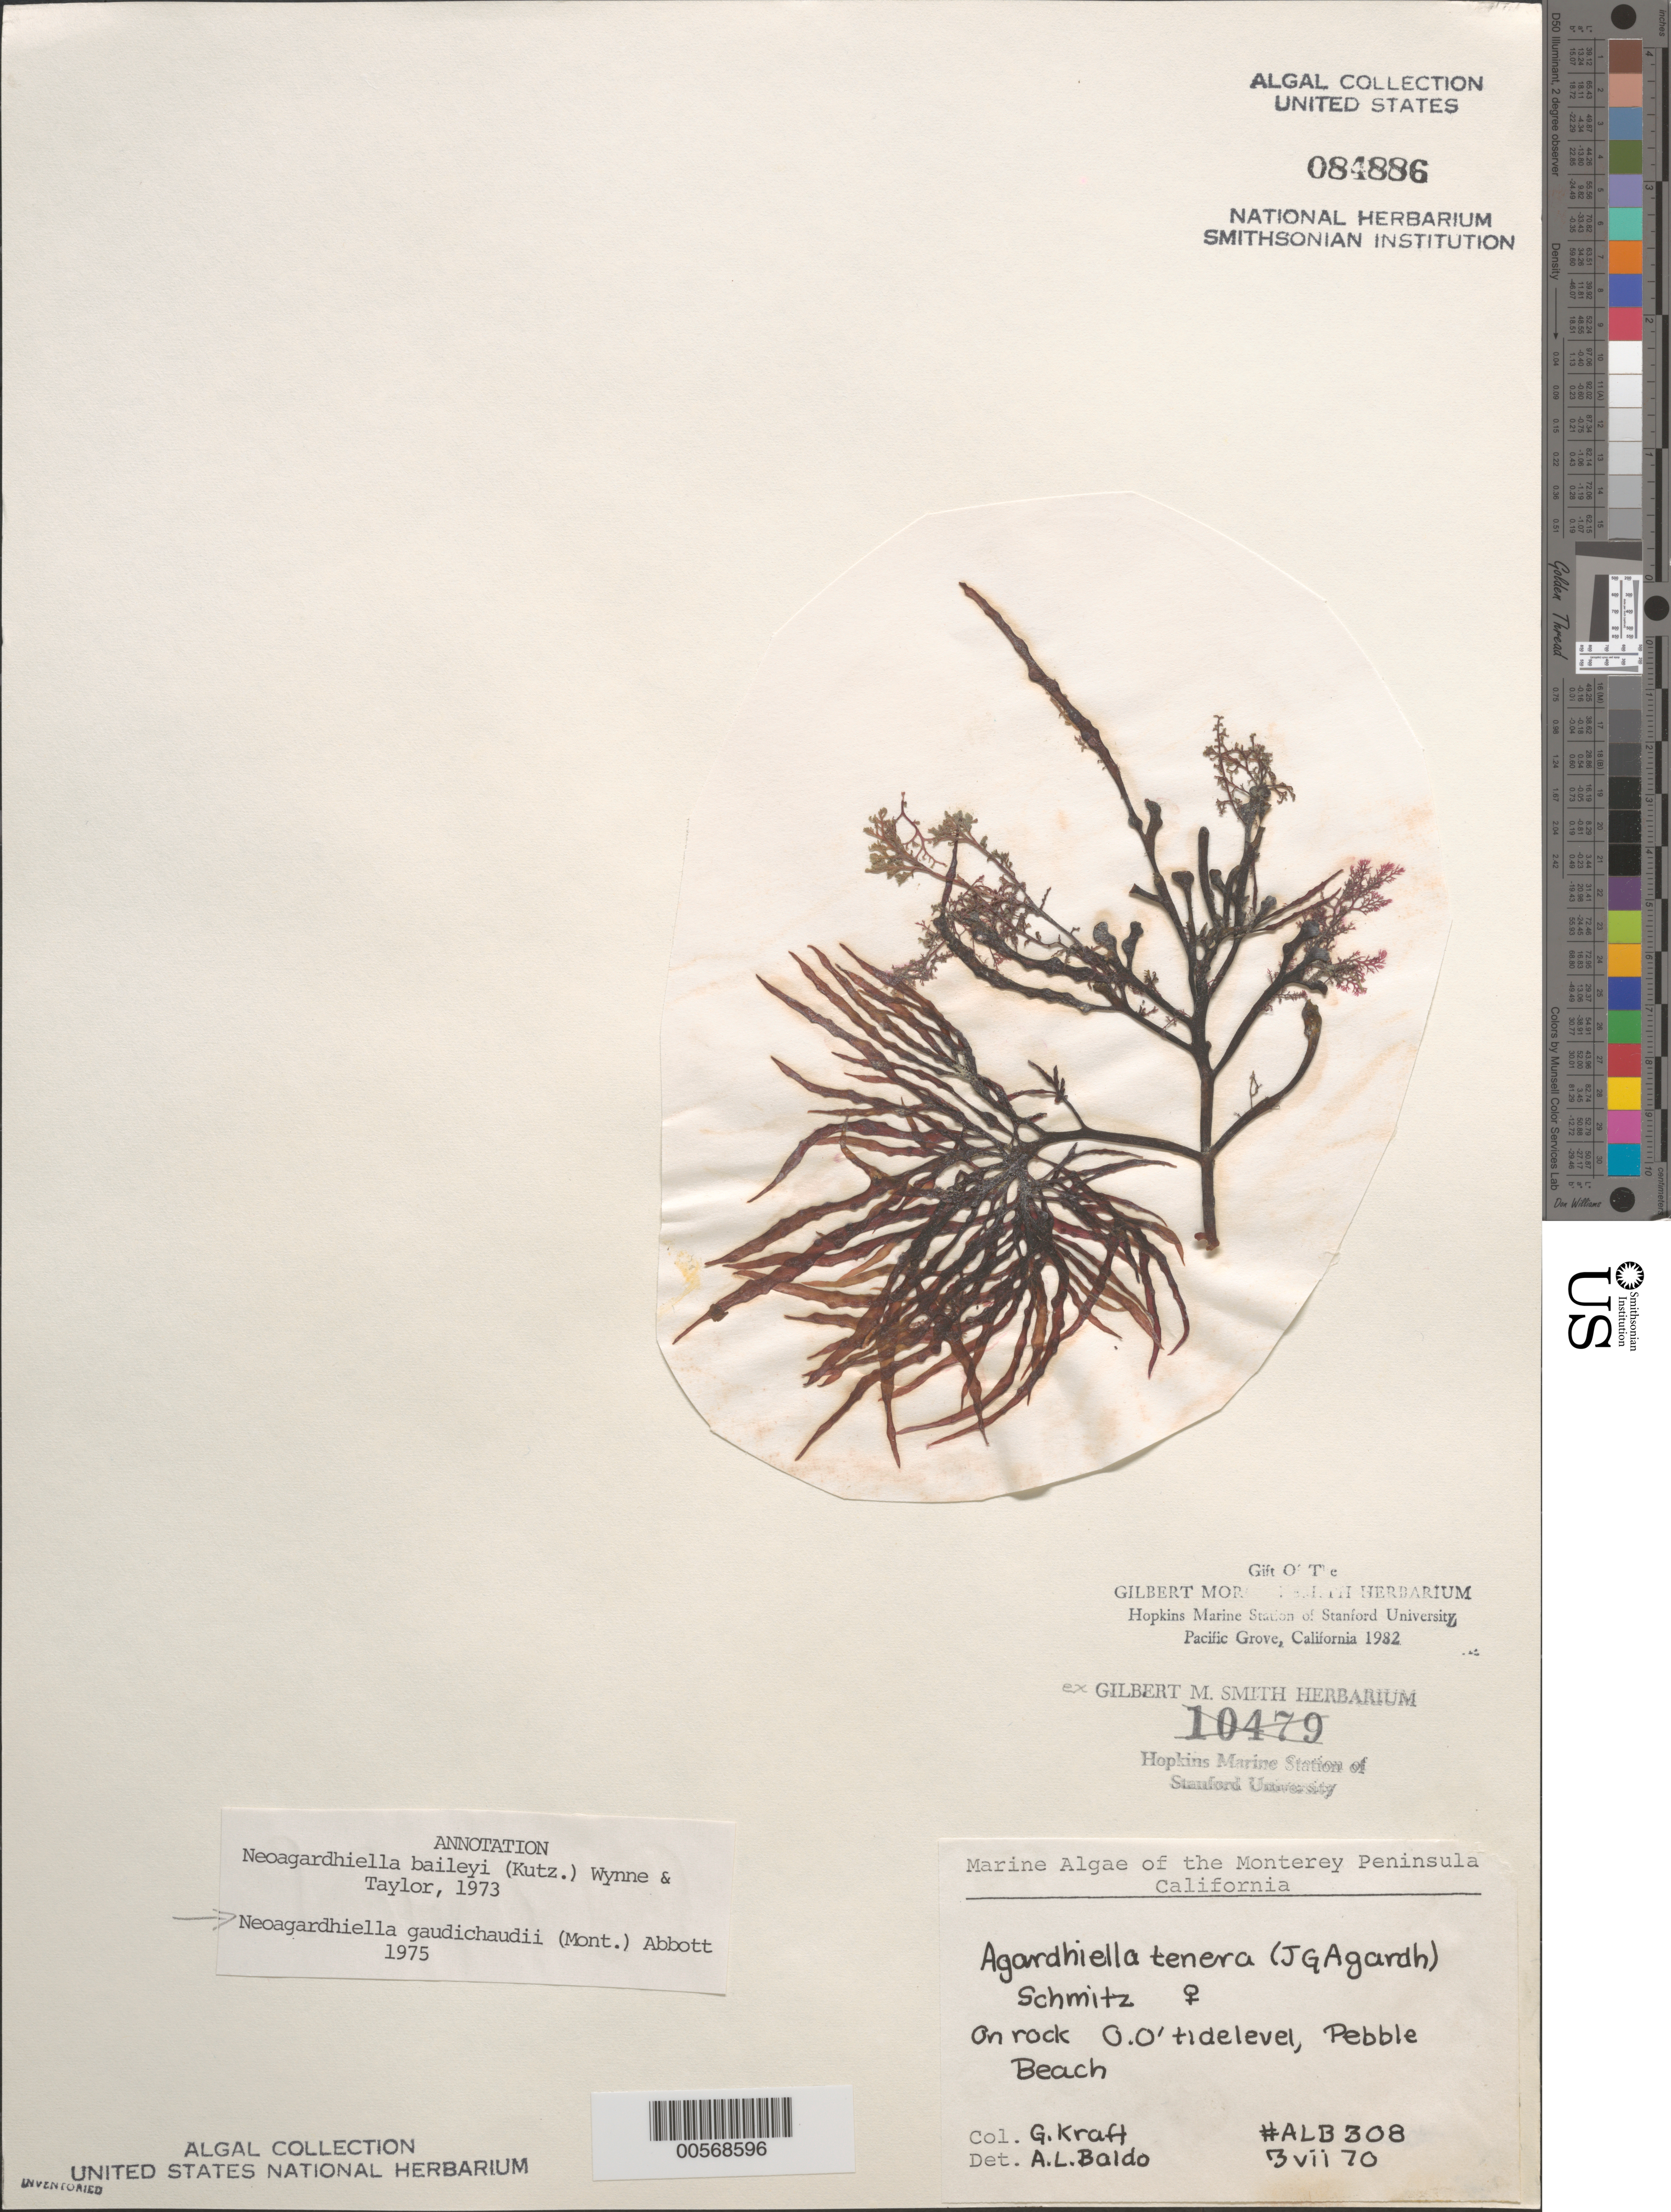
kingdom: Plantae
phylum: Rhodophyta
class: Florideophyceae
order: Gigartinales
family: Solieriaceae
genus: Sarcodiotheca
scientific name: Sarcodiotheca gaudichaudii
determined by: Algae name updating Project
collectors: G. T. Kraft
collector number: Alb 308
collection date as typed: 03 Jul 1970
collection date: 1970-07-03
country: United States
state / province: California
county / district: Monterey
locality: Pebble Beach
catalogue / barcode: US 84886